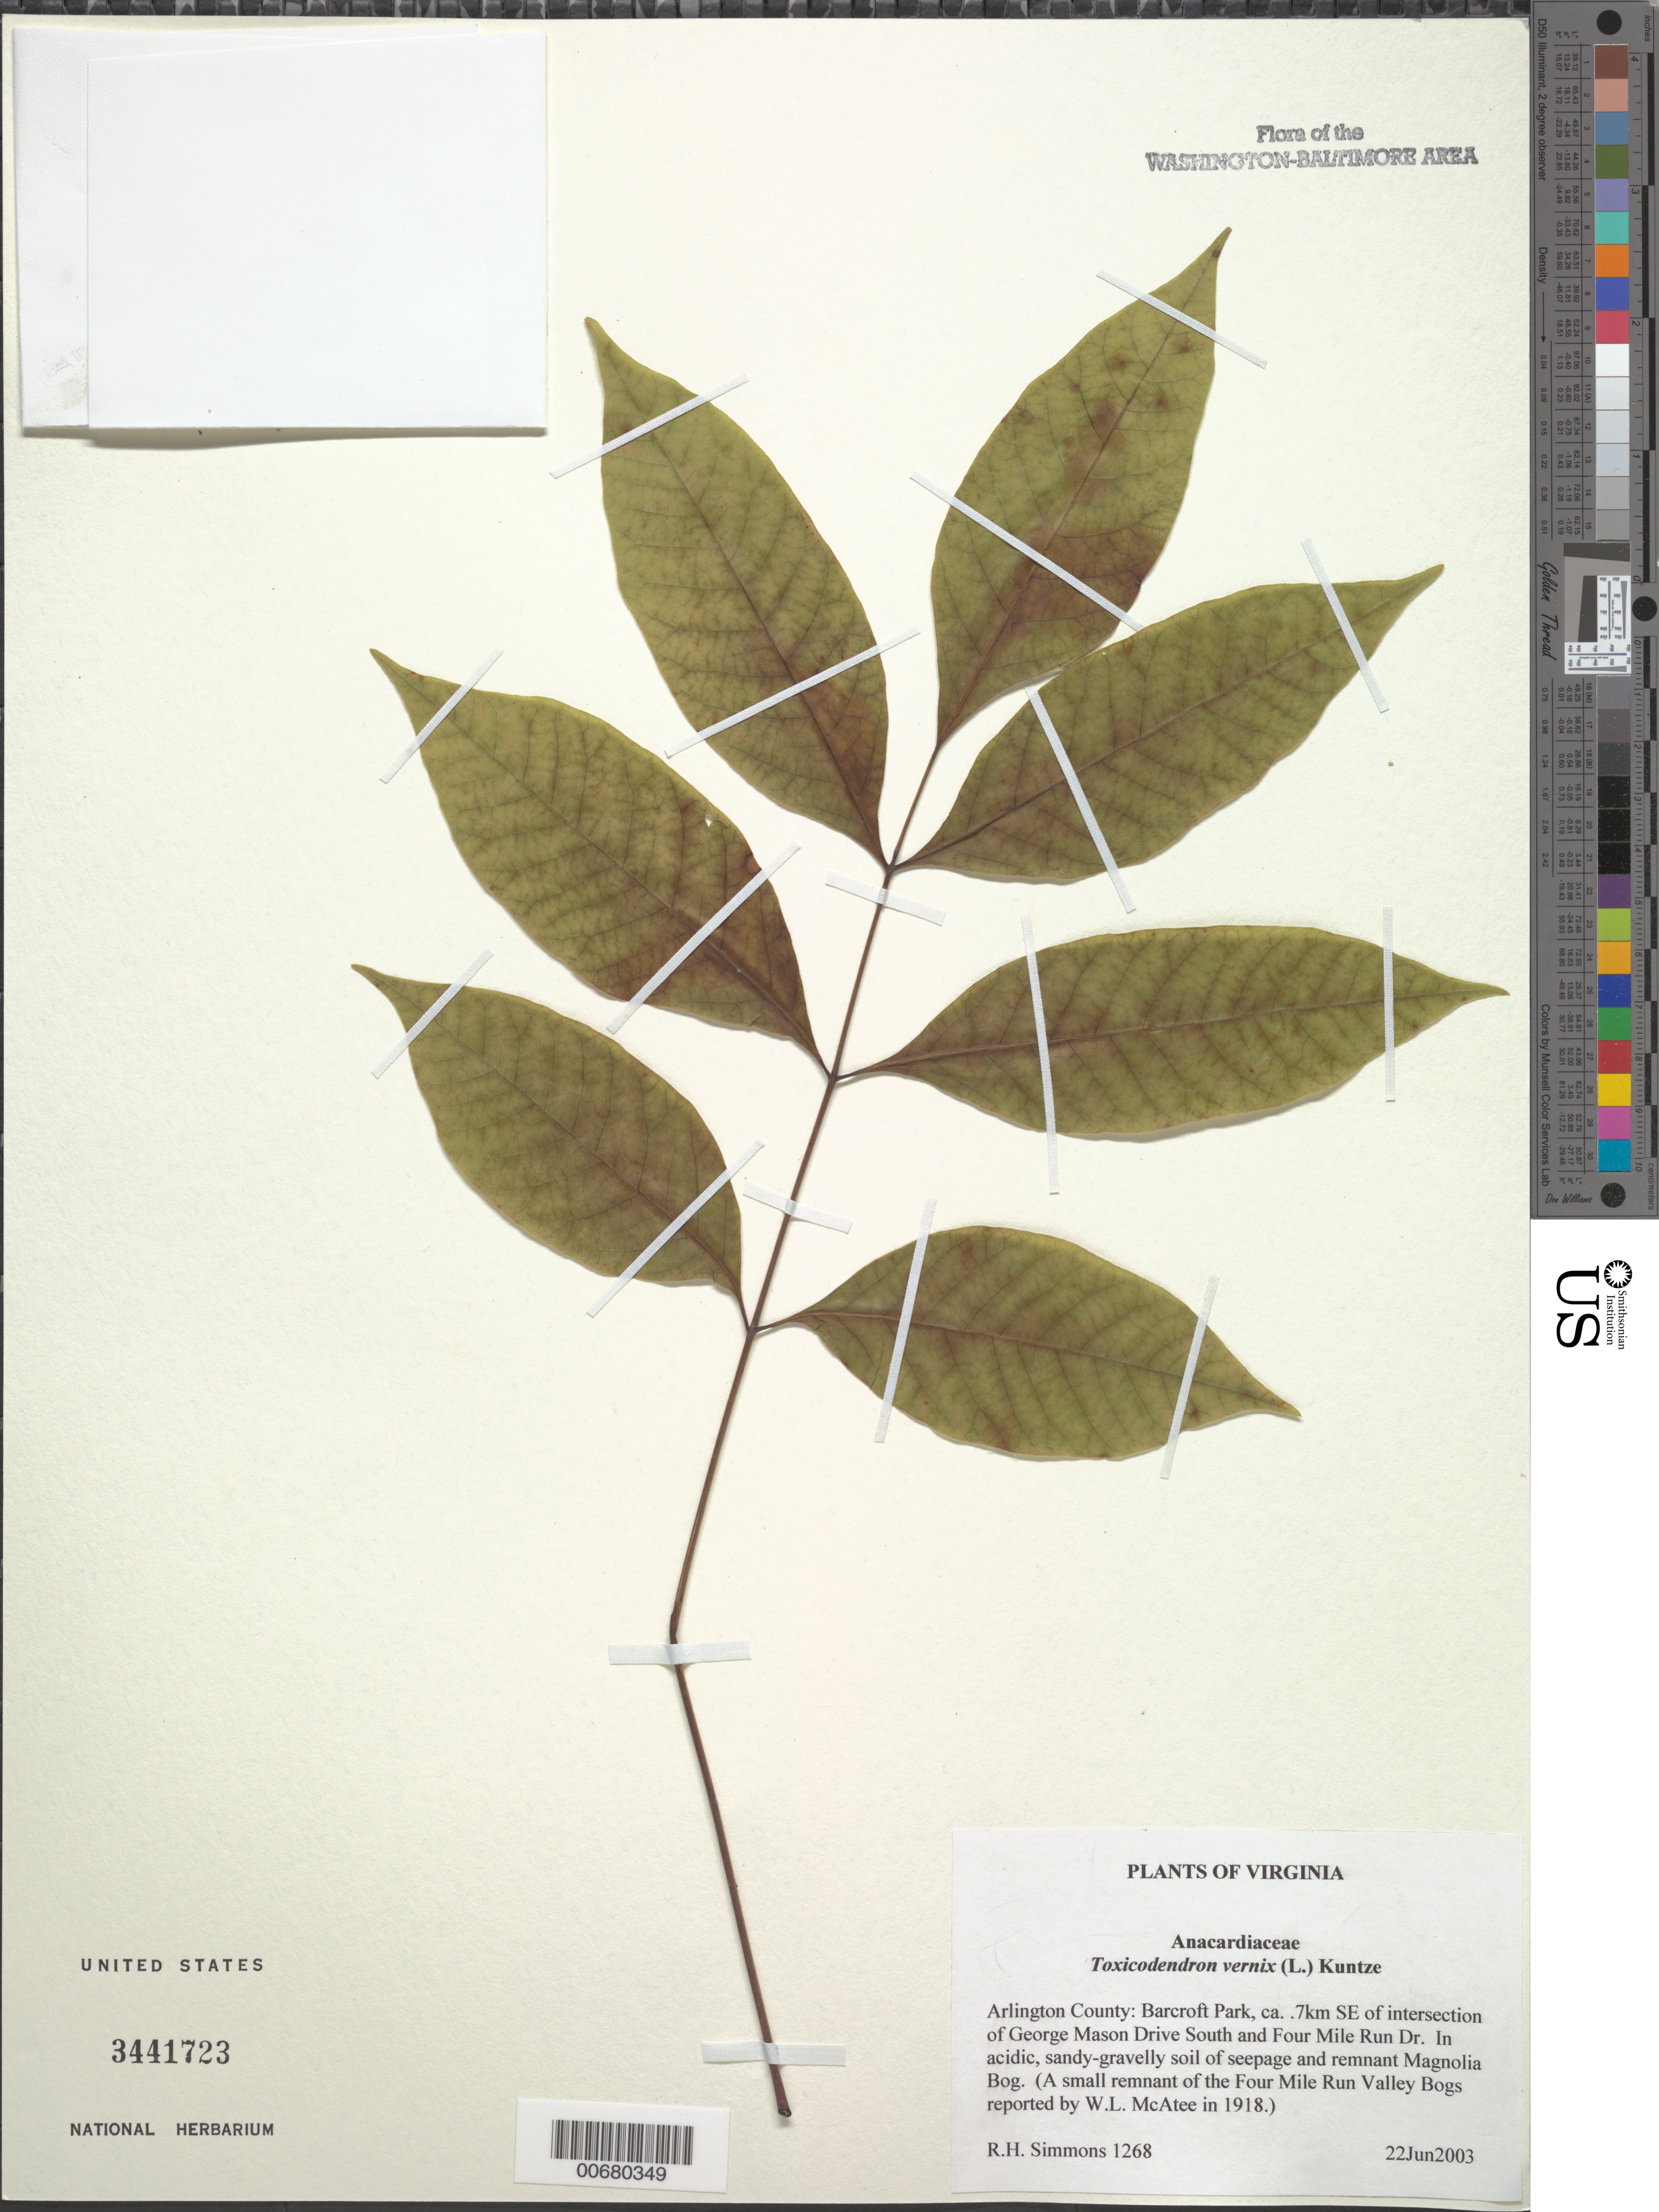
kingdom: Plantae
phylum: Tracheophyta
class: Magnoliopsida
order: Sapindales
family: Anacardiaceae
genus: Toxicodendron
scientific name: Toxicodendron vernix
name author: (L.) Kuntze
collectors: R. H. Simmons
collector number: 1268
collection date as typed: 22 Jun 2003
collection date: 2003-06-22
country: United States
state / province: Virginia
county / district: Arlington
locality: Barcroft Park, ca. 0.7 km SSE of intersection of George Mason Drive S and Four Mile Run Drive . (A small remnant of the Four Mile Run Valley bogs reported by W.L. McAtee in 1918)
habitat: In acidic, sandy-gravelly soil of seepage and remnant Magnolia Bog.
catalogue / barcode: US 3441723